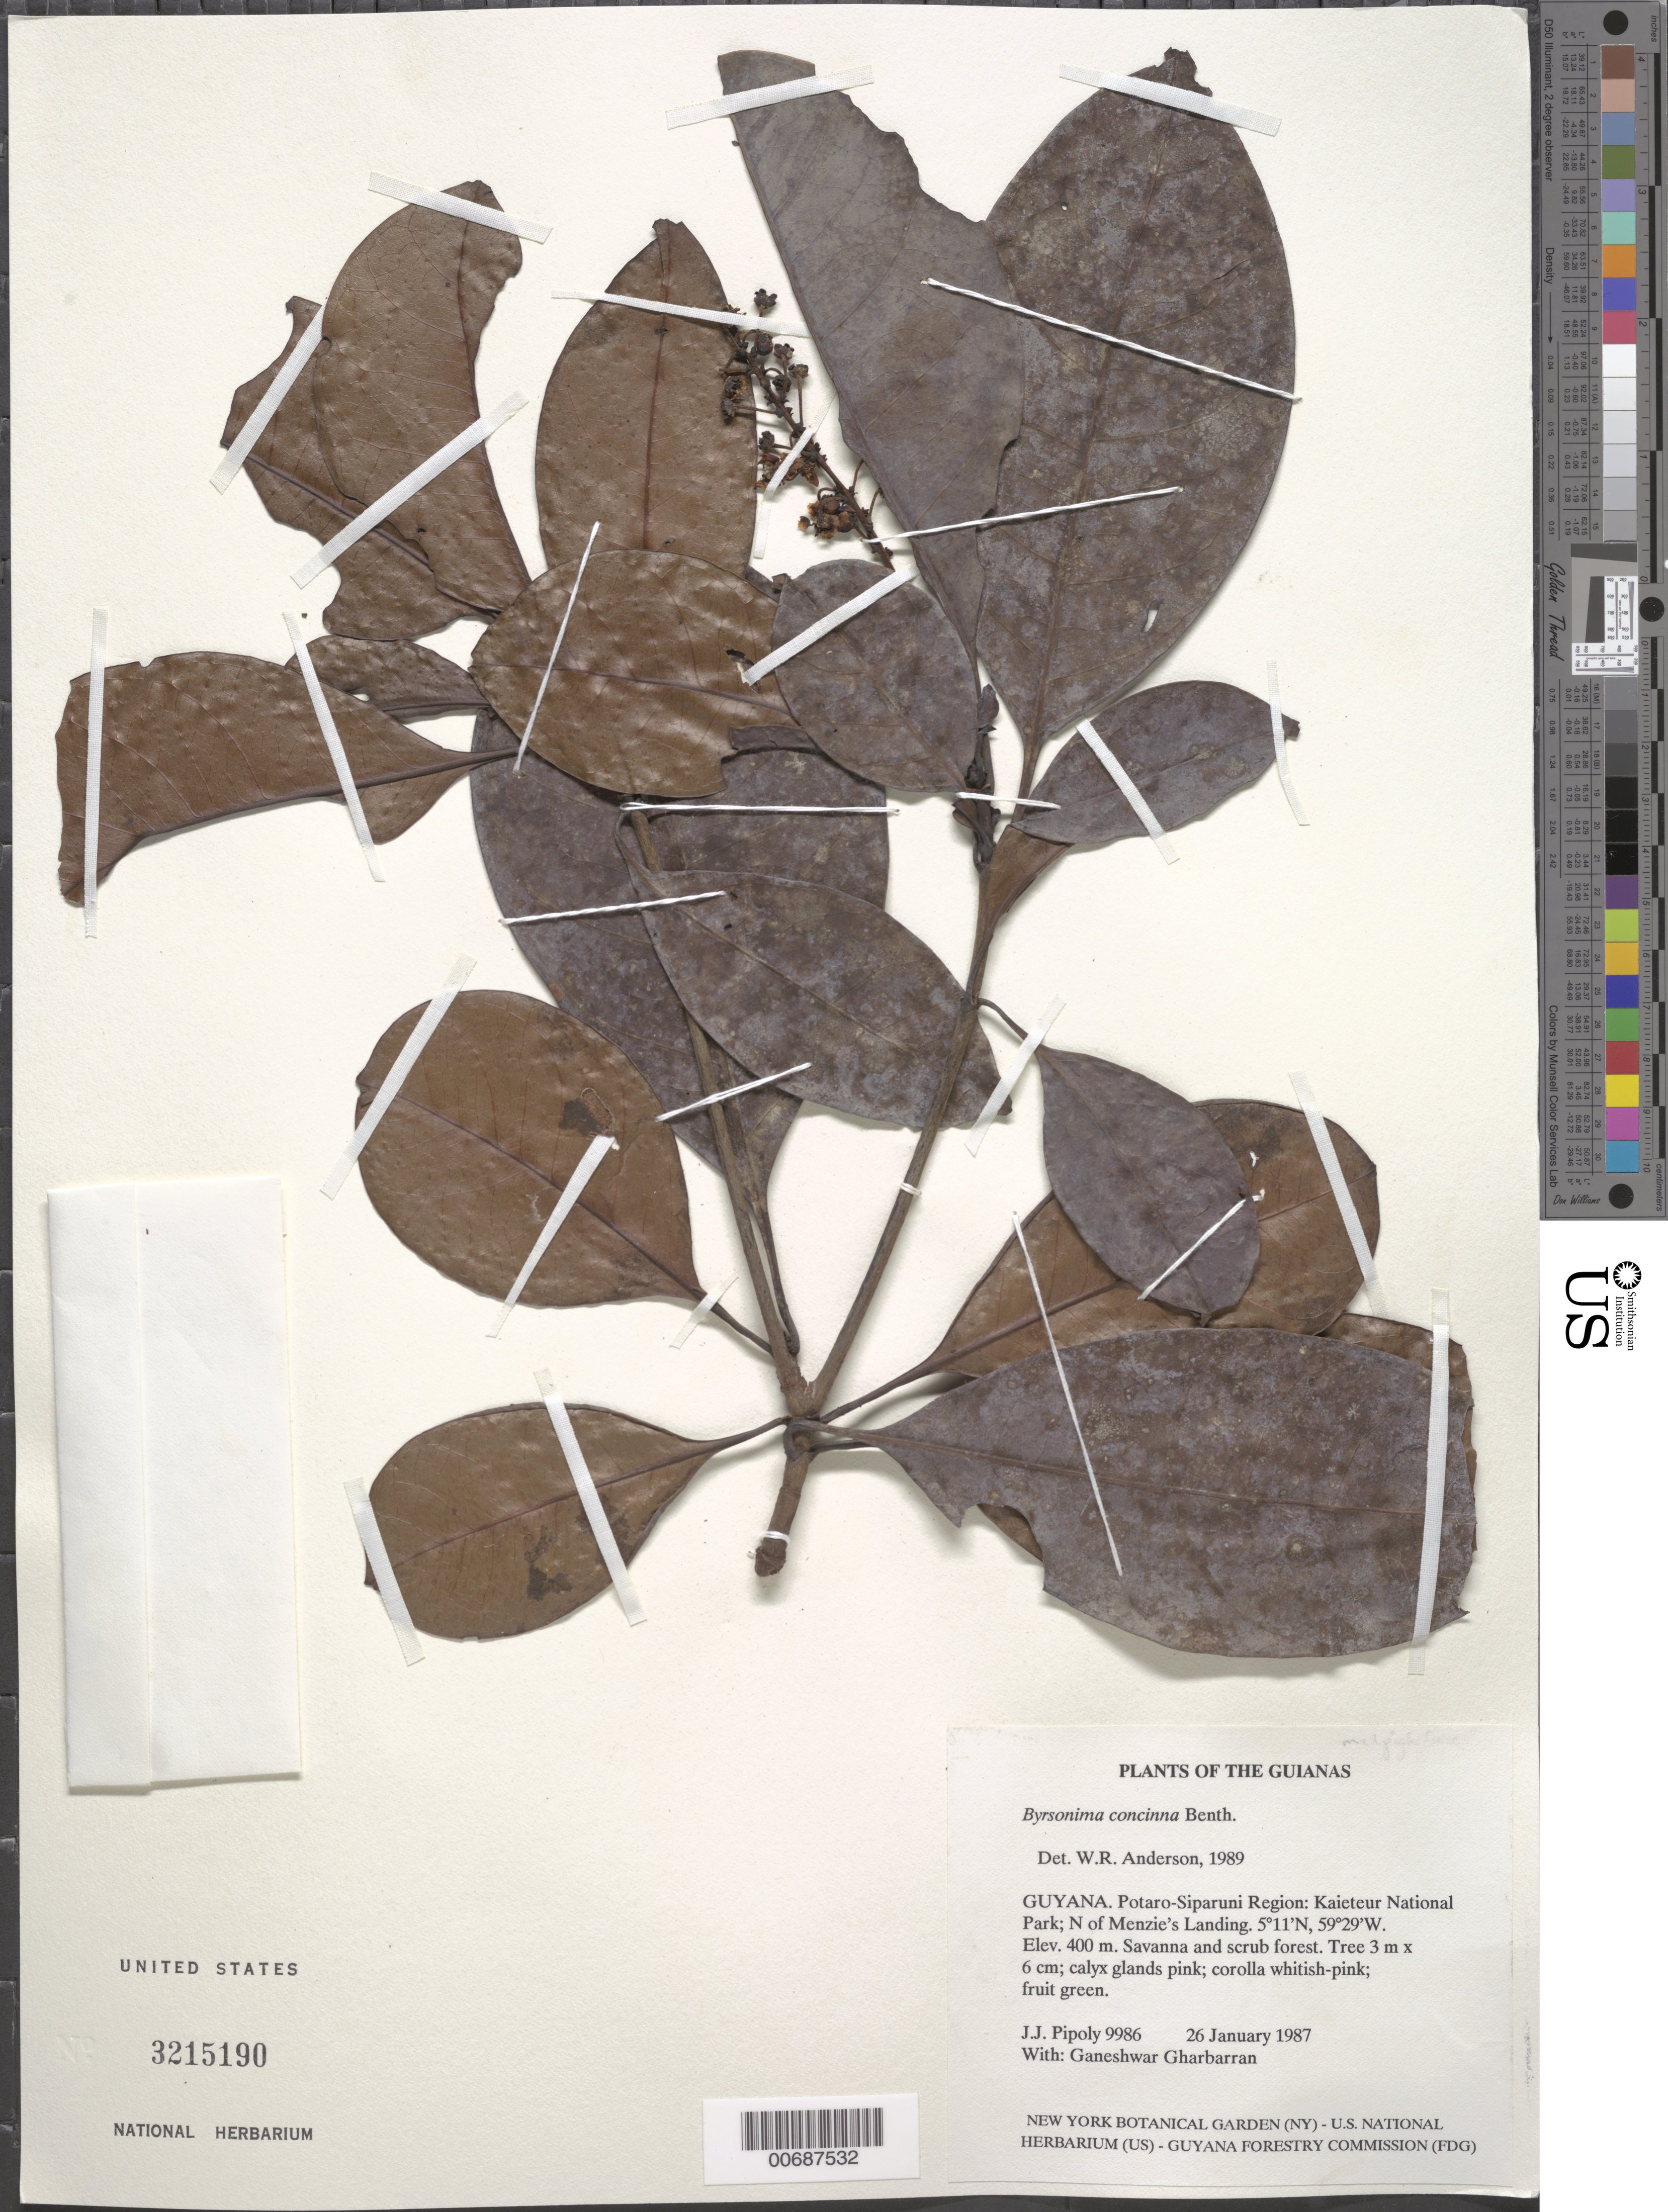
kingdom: Plantae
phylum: Tracheophyta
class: Magnoliopsida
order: Malpighiales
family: Malpighiaceae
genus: Byrsonima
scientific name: Byrsonima concinna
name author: Benth.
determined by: Anderson, W. R., (MICH), University of Michigan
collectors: J. J. Pipoly & G. Gharbarran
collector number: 9986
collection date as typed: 26 January 1987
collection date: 1987-01-26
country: Guyana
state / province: Potaro-Siparuni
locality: Kaieteur National Park; N of Menzie's Landing and Kaieteur Falls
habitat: Savanna and scrub forest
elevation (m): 400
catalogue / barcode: US 3215190